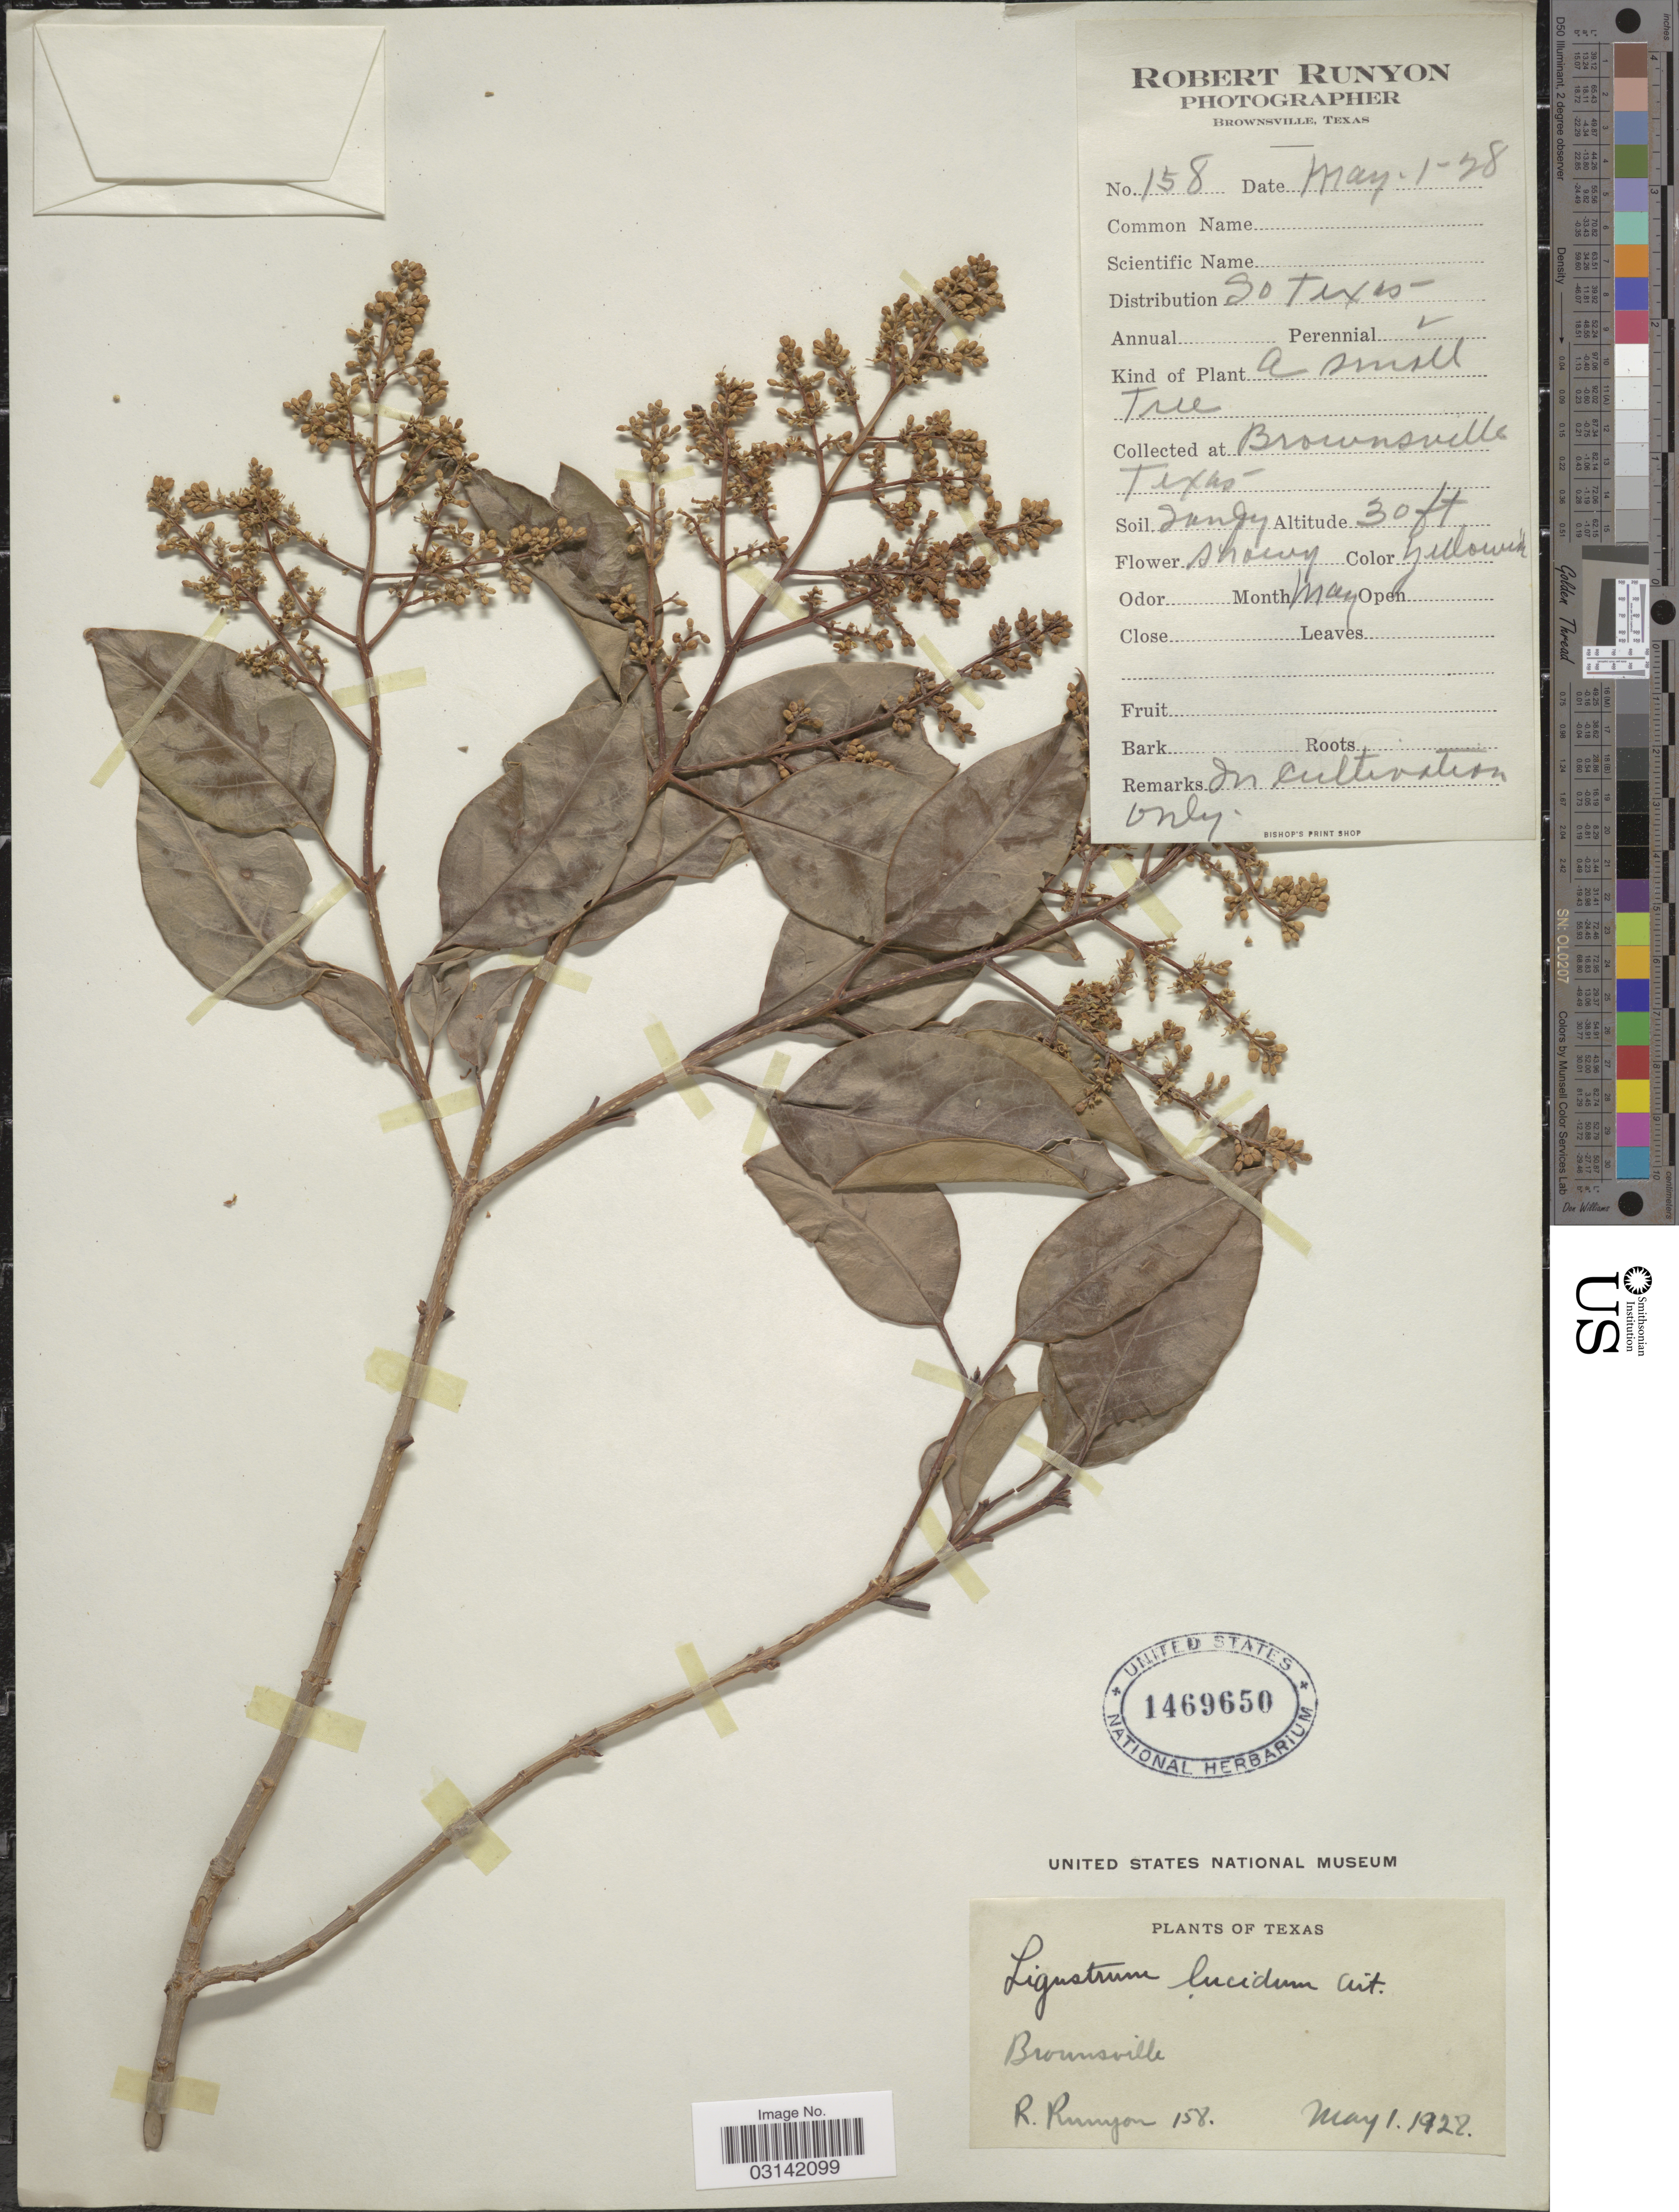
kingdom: Plantae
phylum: Tracheophyta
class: Magnoliopsida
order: Lamiales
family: Oleaceae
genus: Ligustrum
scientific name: Ligustrum lucidum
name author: W.T. Aiton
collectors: R. Runyon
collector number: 158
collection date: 1928-05-01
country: United States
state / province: Texas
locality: Brownsville.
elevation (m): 9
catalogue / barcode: US 1469650